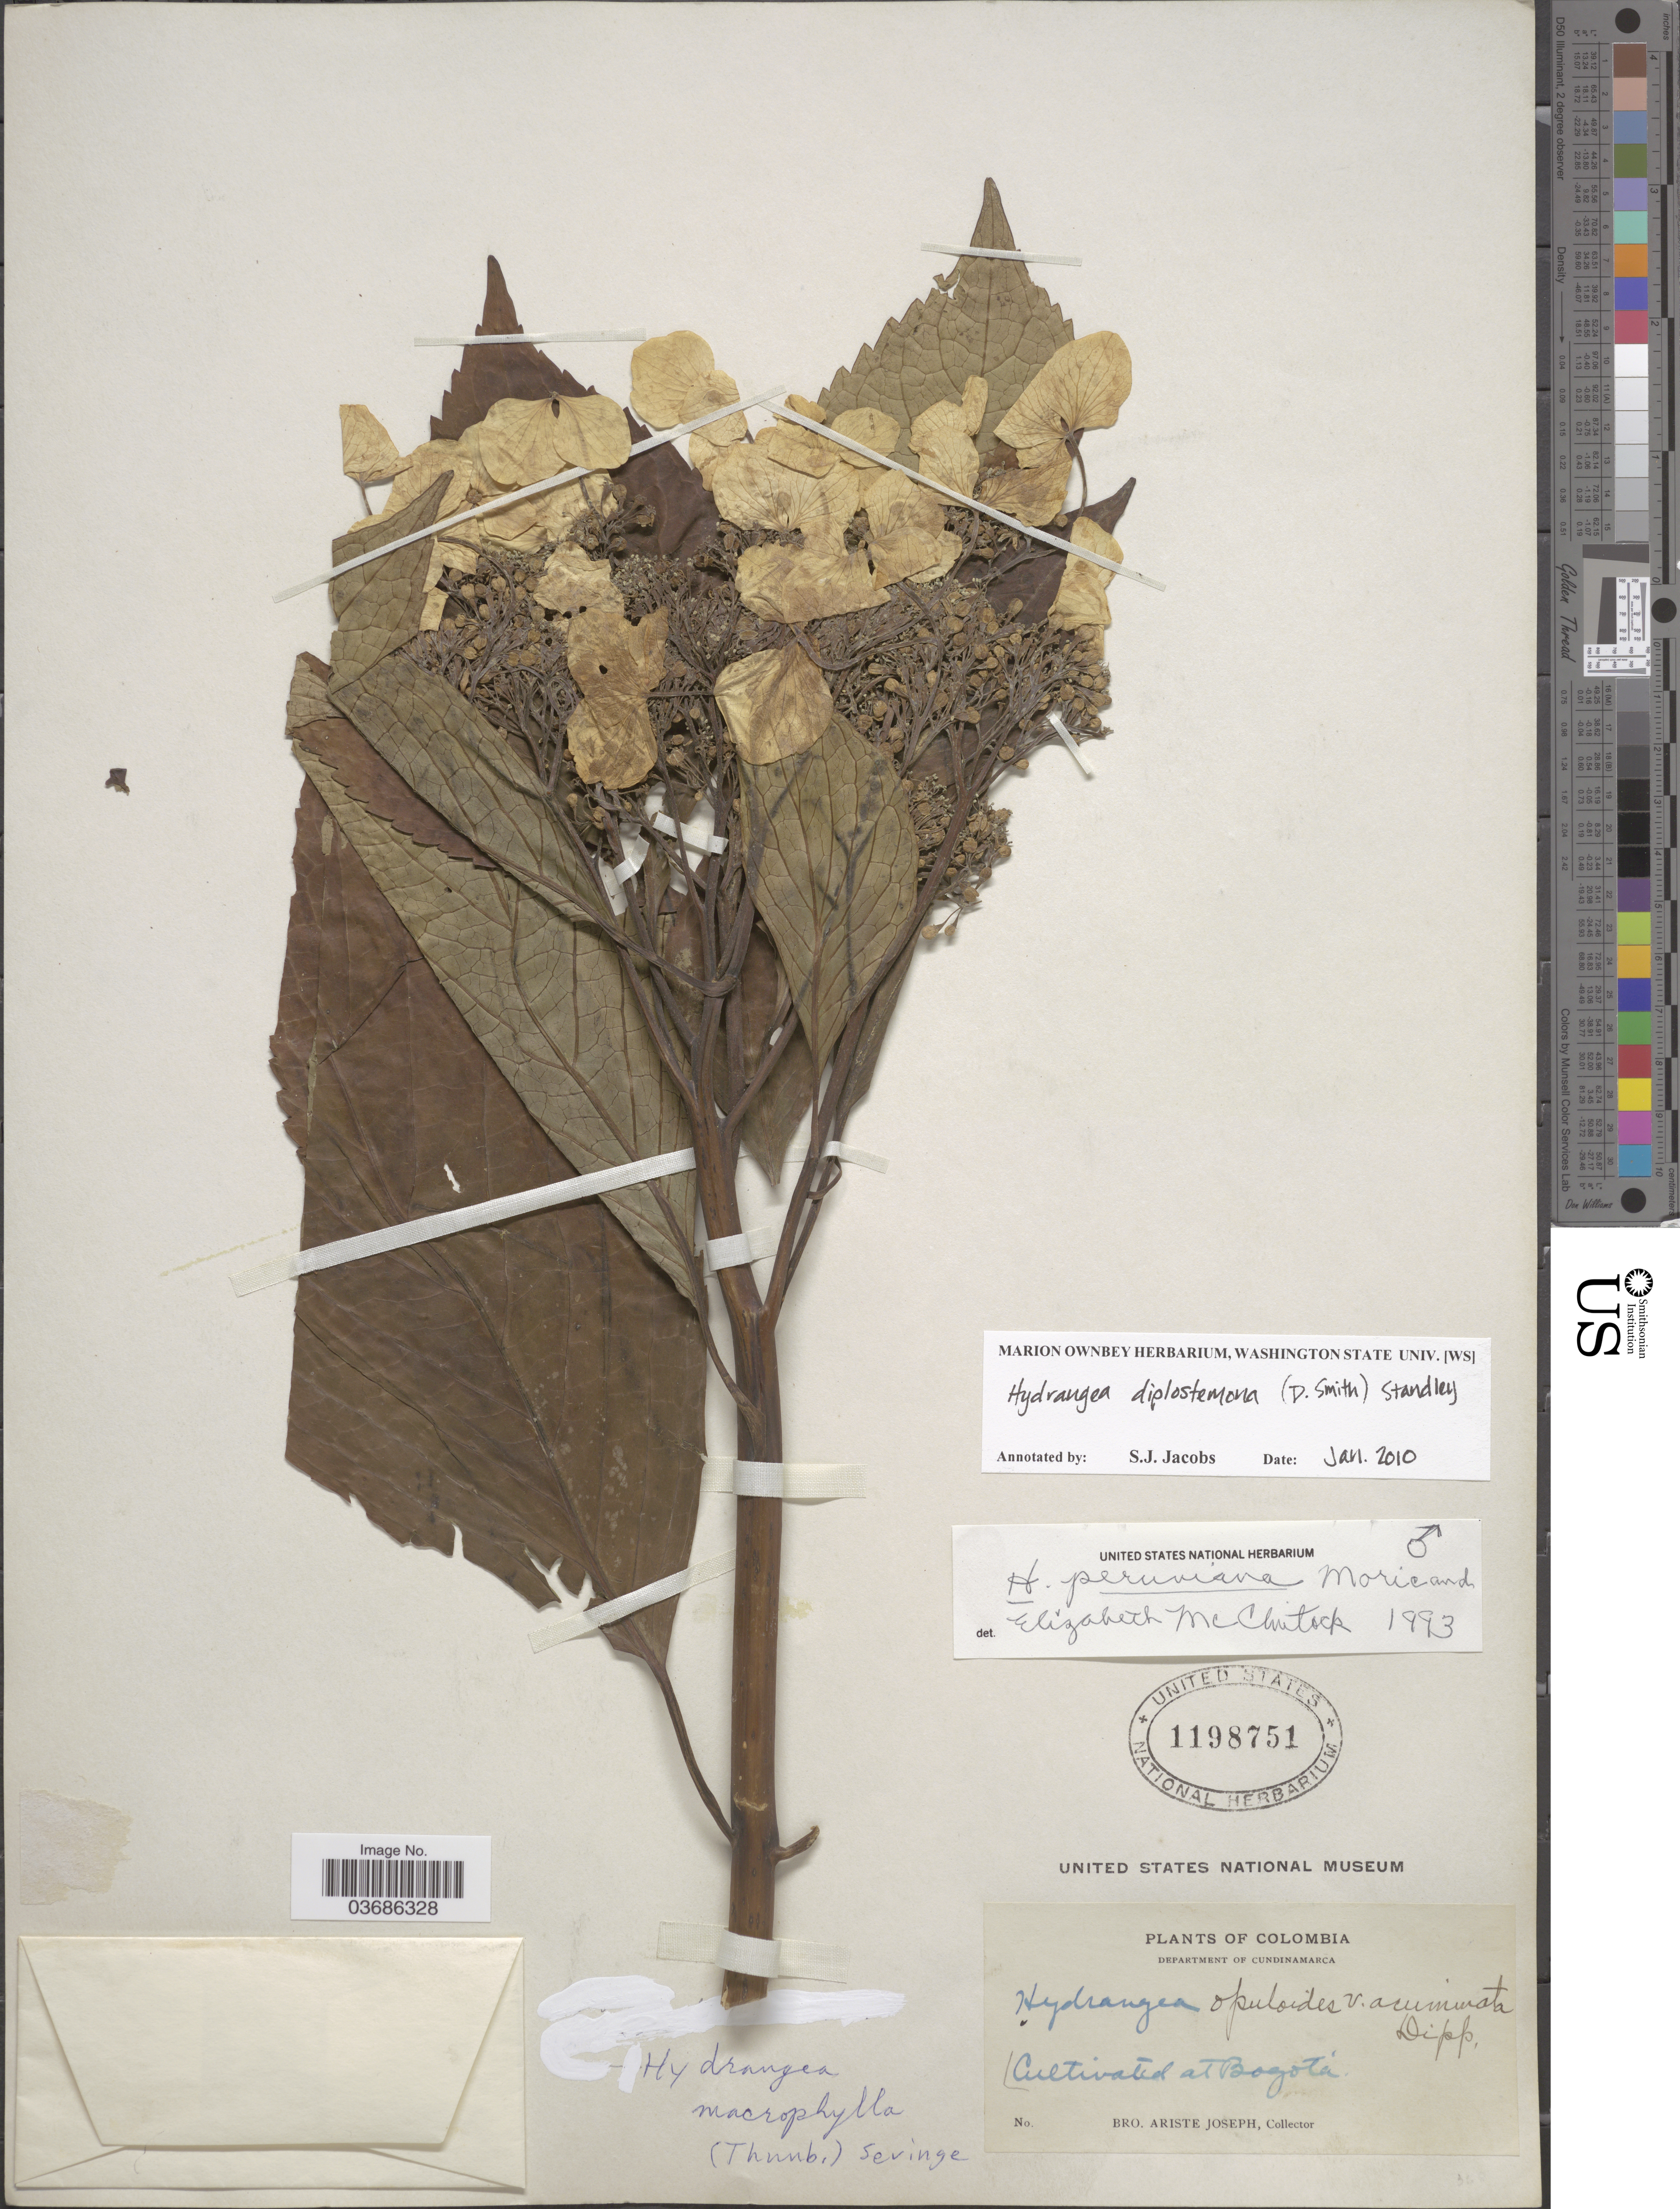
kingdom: Plantae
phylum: Tracheophyta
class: Magnoliopsida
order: Cornales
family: Hydrangeaceae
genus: Hydrangea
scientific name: Hydrangea diplostemona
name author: (Donn. Sm.) Standl.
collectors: Bro. Ariste-Joseph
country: Colombia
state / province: Cundinamarca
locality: Cultivated at Bogotá.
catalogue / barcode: US 1198751